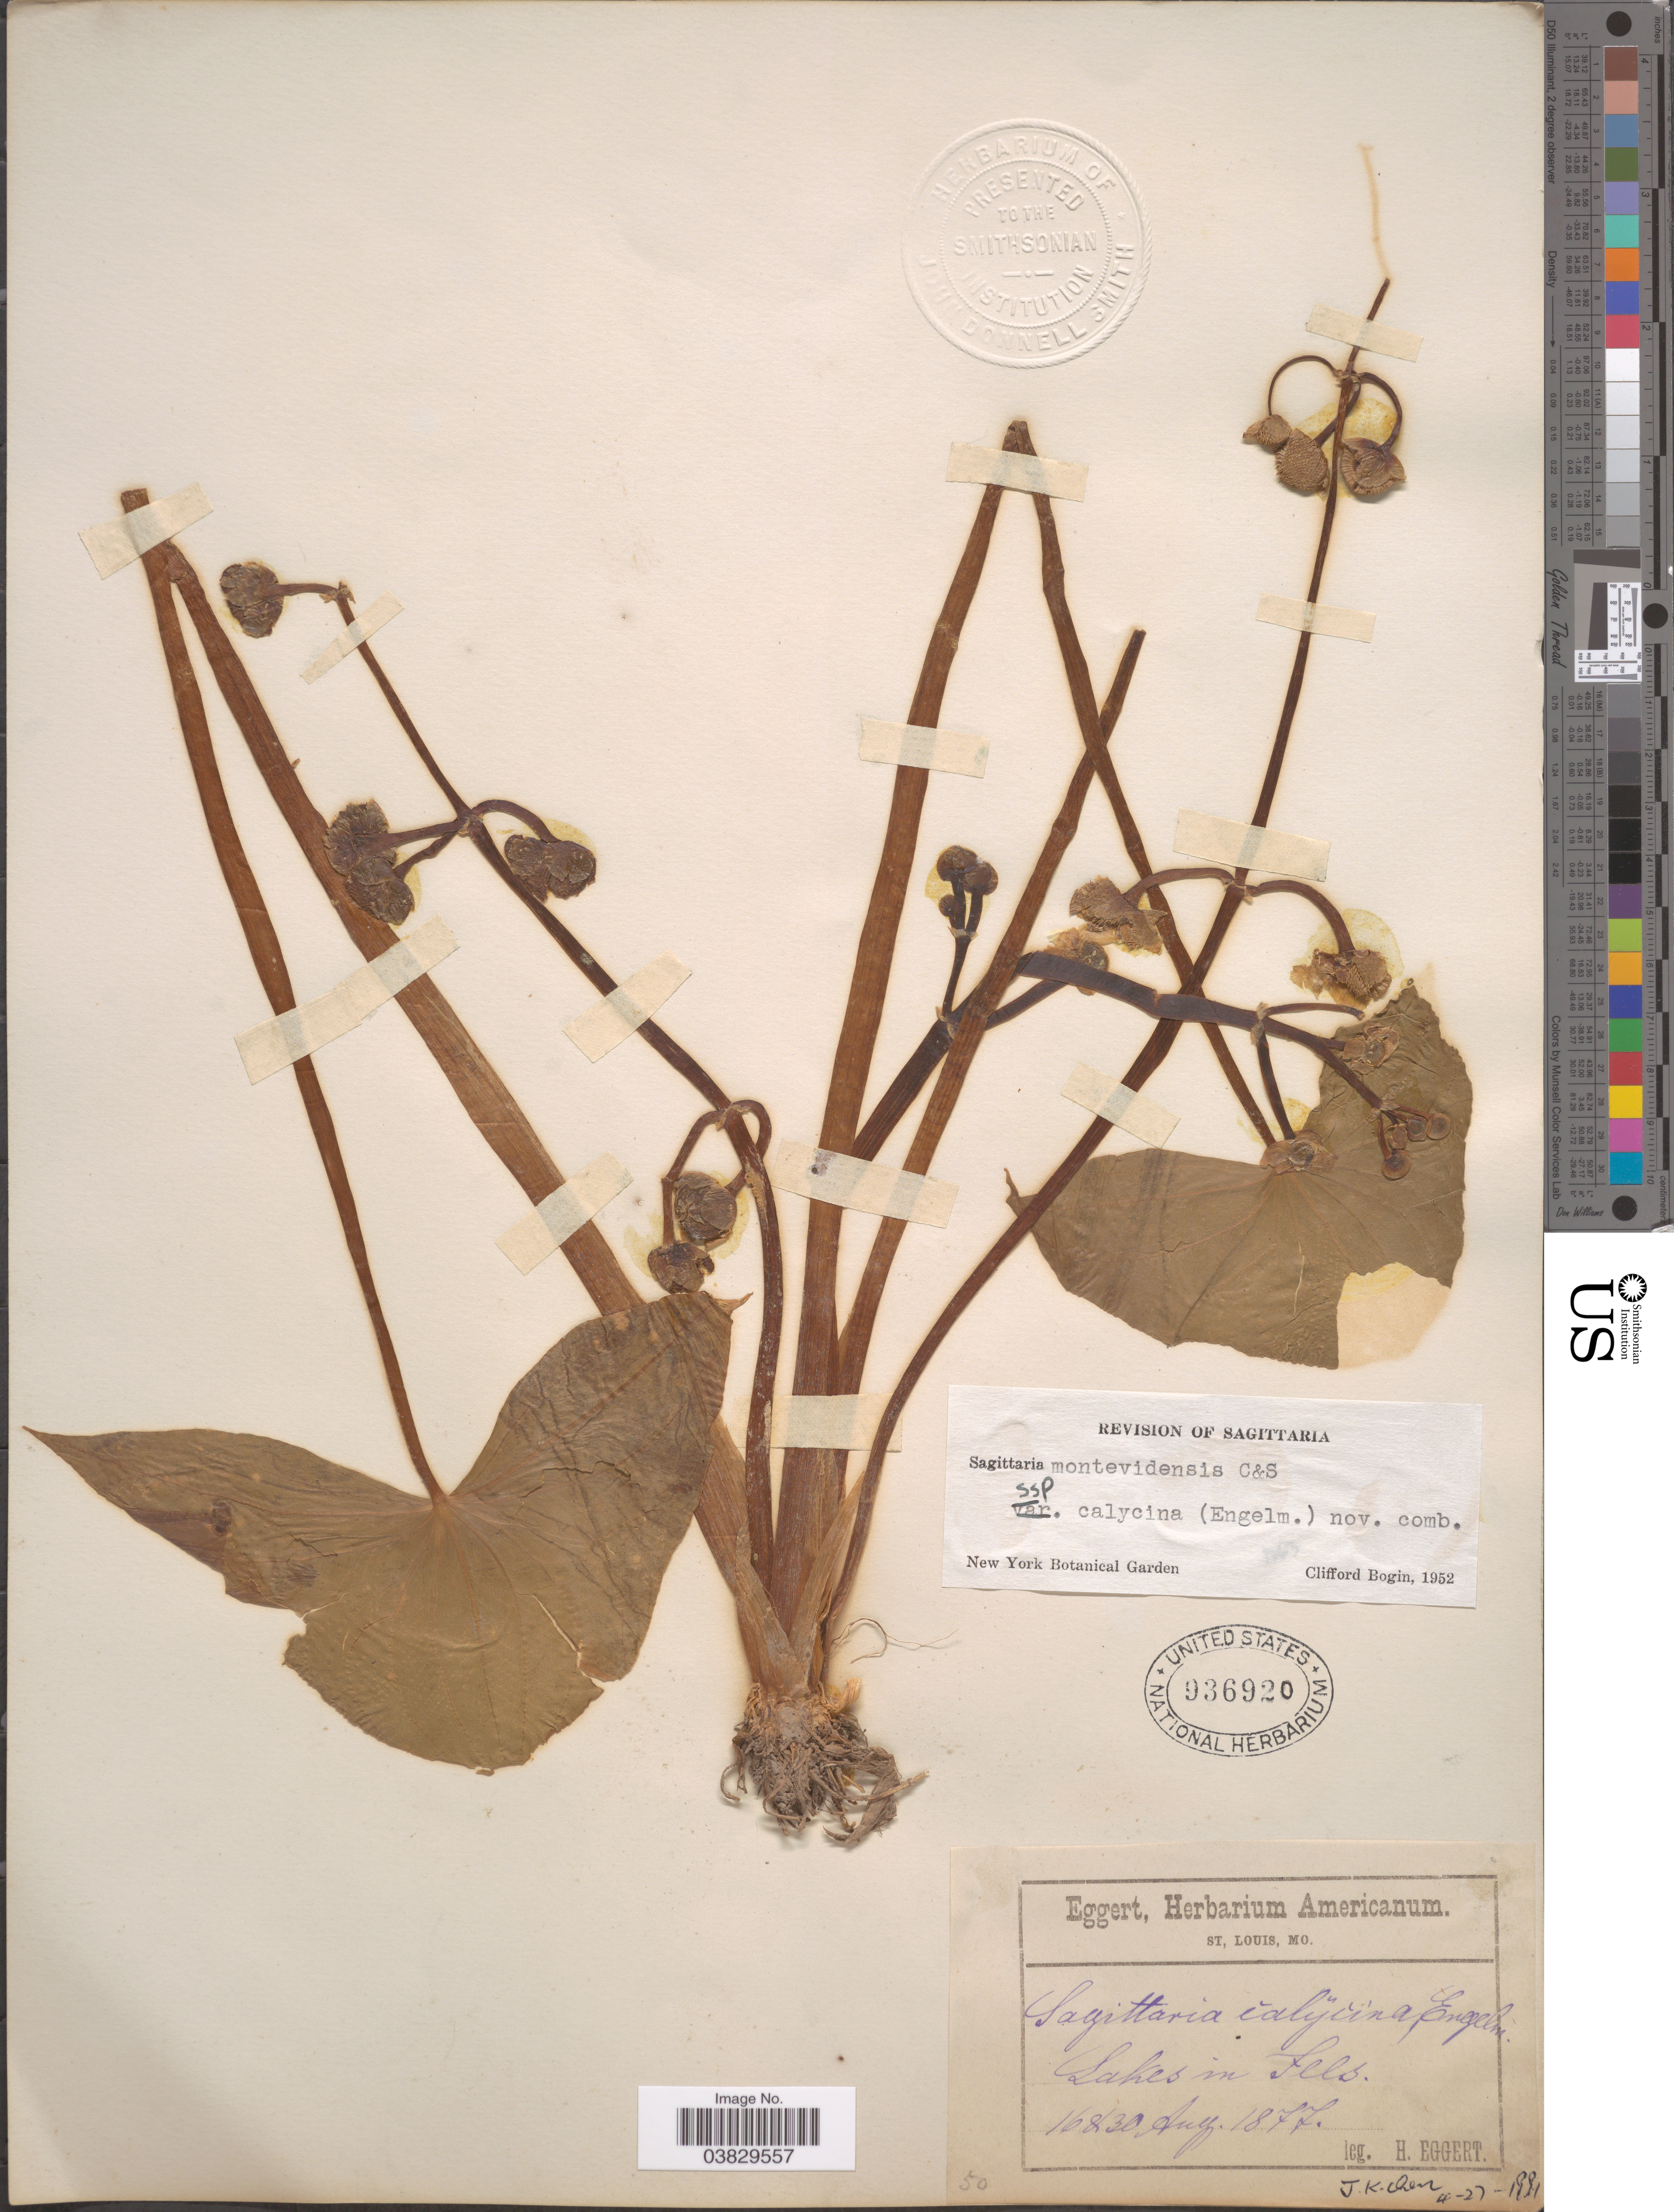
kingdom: Plantae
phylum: Tracheophyta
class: Liliopsida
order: Alismatales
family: Alismataceae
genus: Sagittaria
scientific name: Sagittaria calycina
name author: Engelm.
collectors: H. Eggert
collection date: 1877-08-16/1877-08-30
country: United States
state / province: Illinois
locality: Lakes in Ills.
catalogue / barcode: US 936920